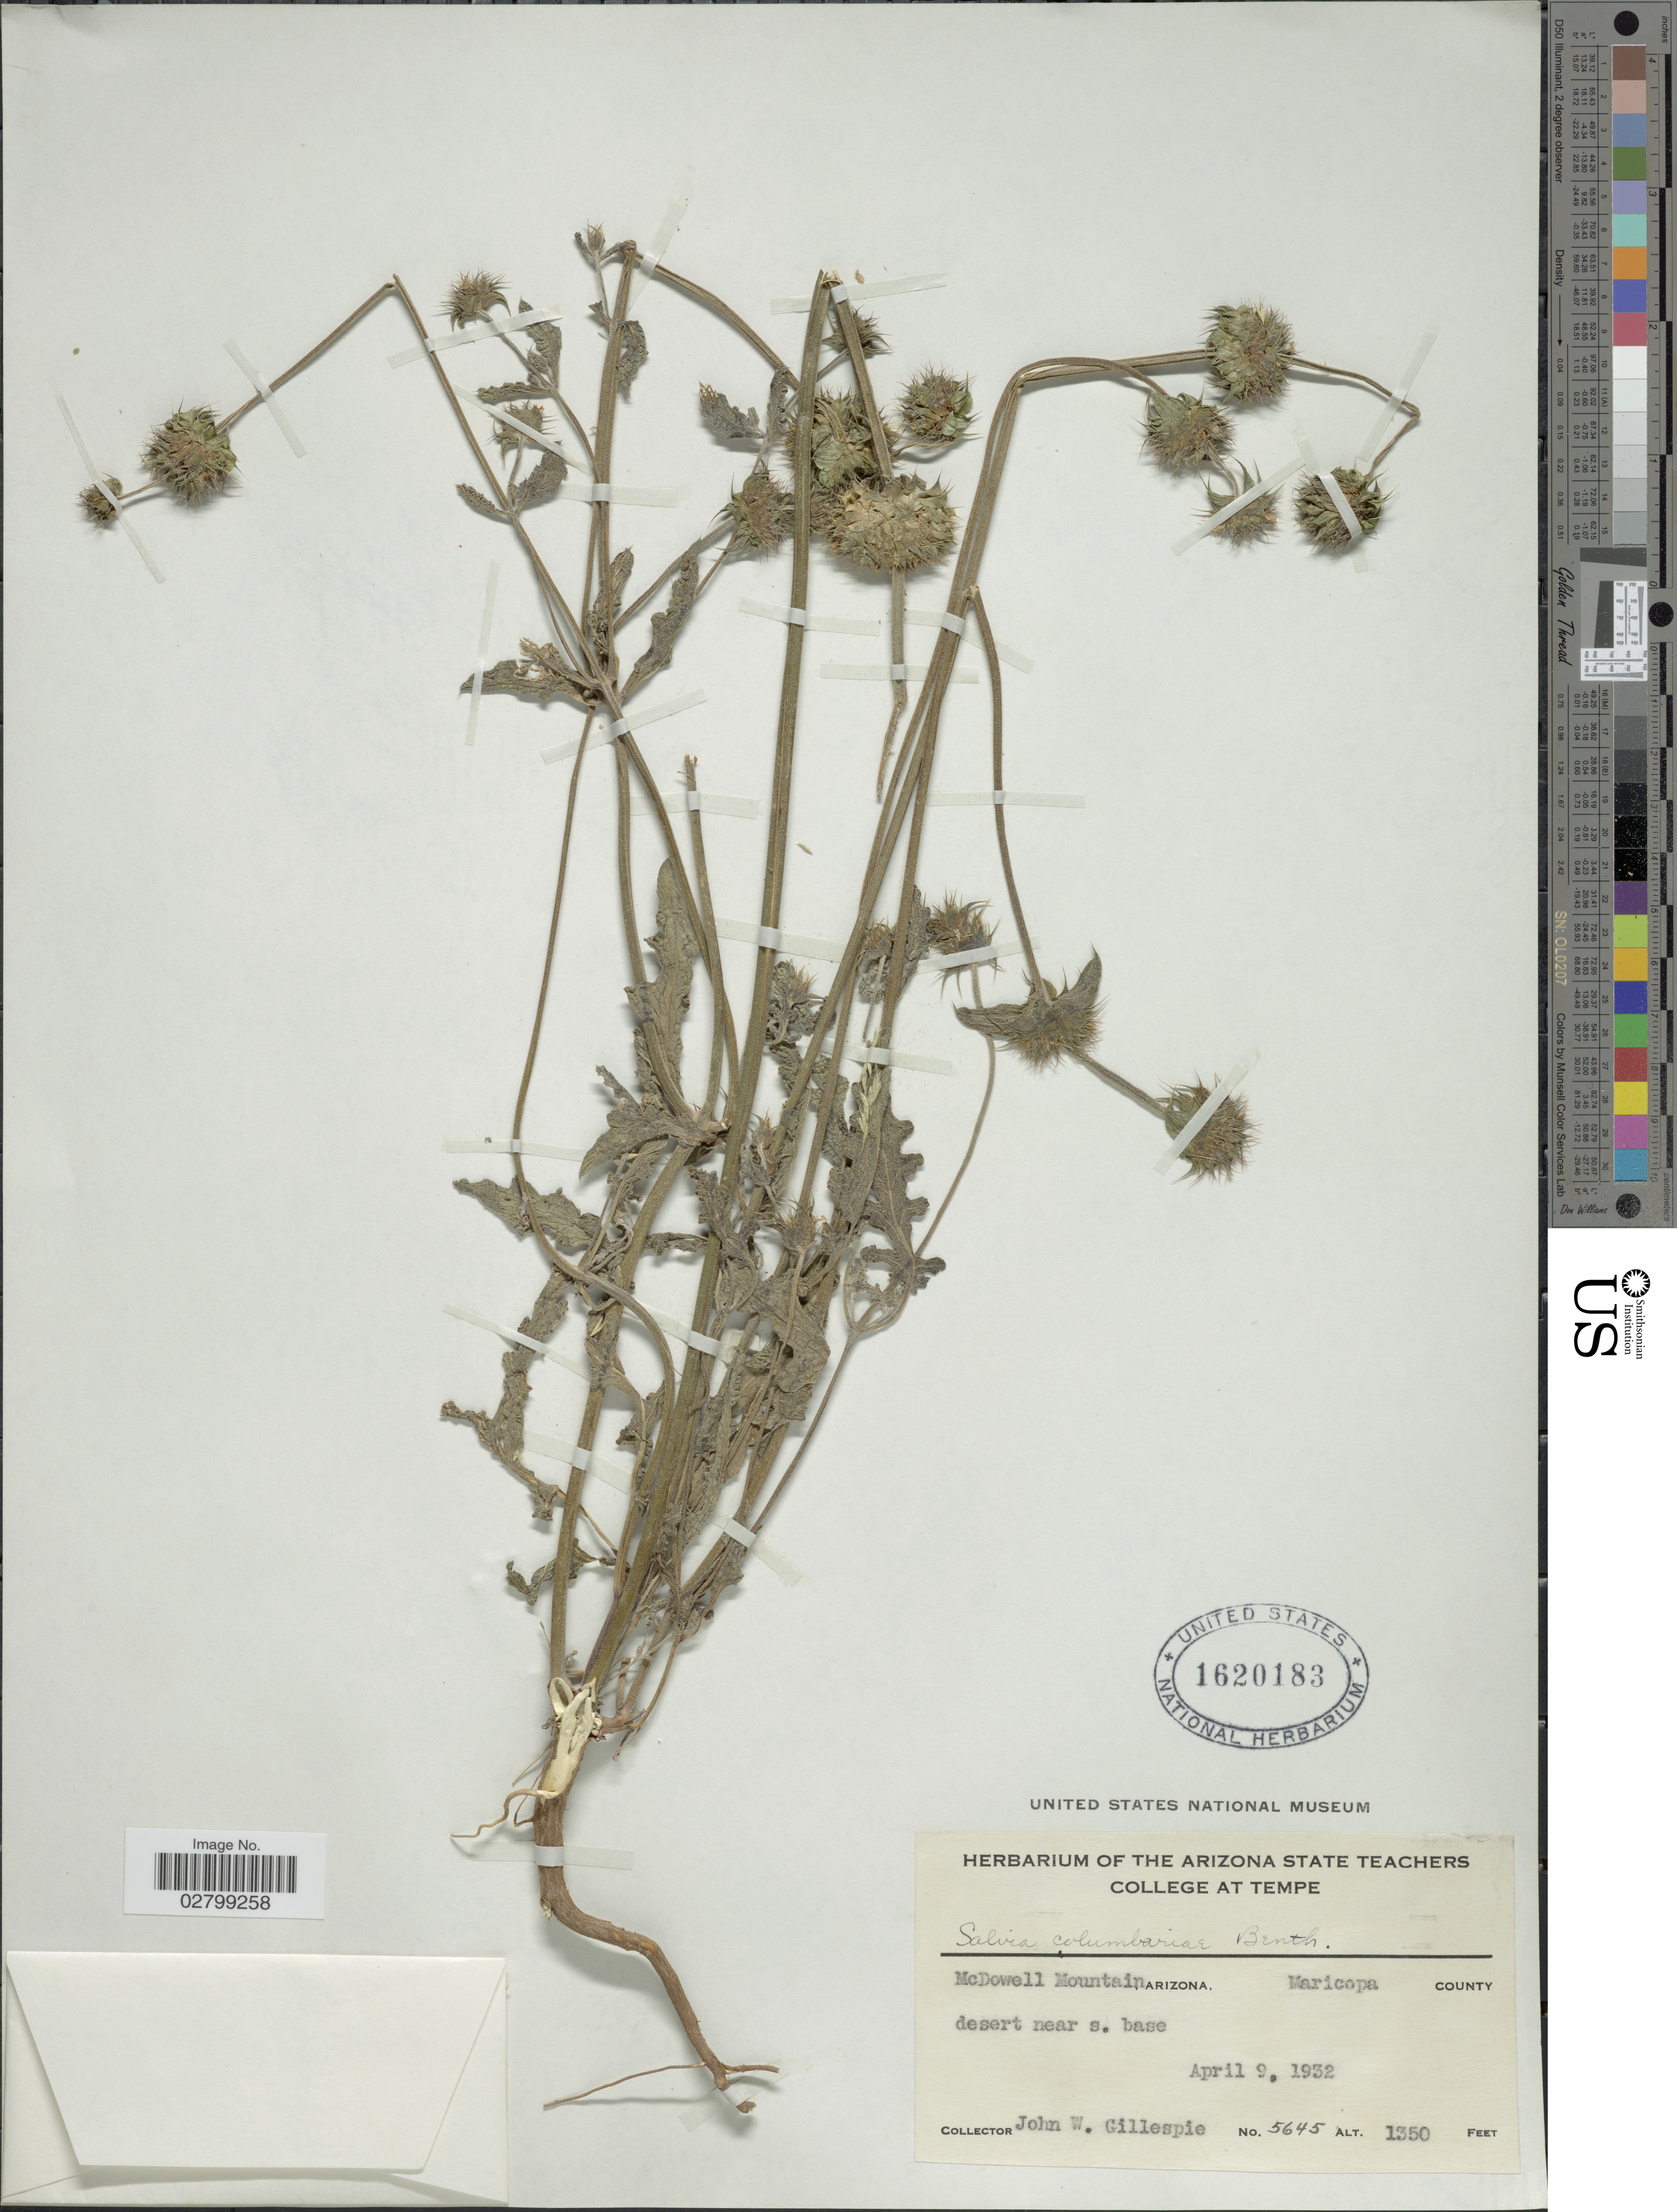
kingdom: Plantae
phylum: Tracheophyta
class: Magnoliopsida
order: Lamiales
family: Lamiaceae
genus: Salvia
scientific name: Salvia columbariae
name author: Benth.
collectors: J. W. Gillespie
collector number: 5645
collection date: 1932-04-09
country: United States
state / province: Arizona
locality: McDowell Mountain, Maricopa County, desert near s. base.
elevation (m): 411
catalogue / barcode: US 1620183